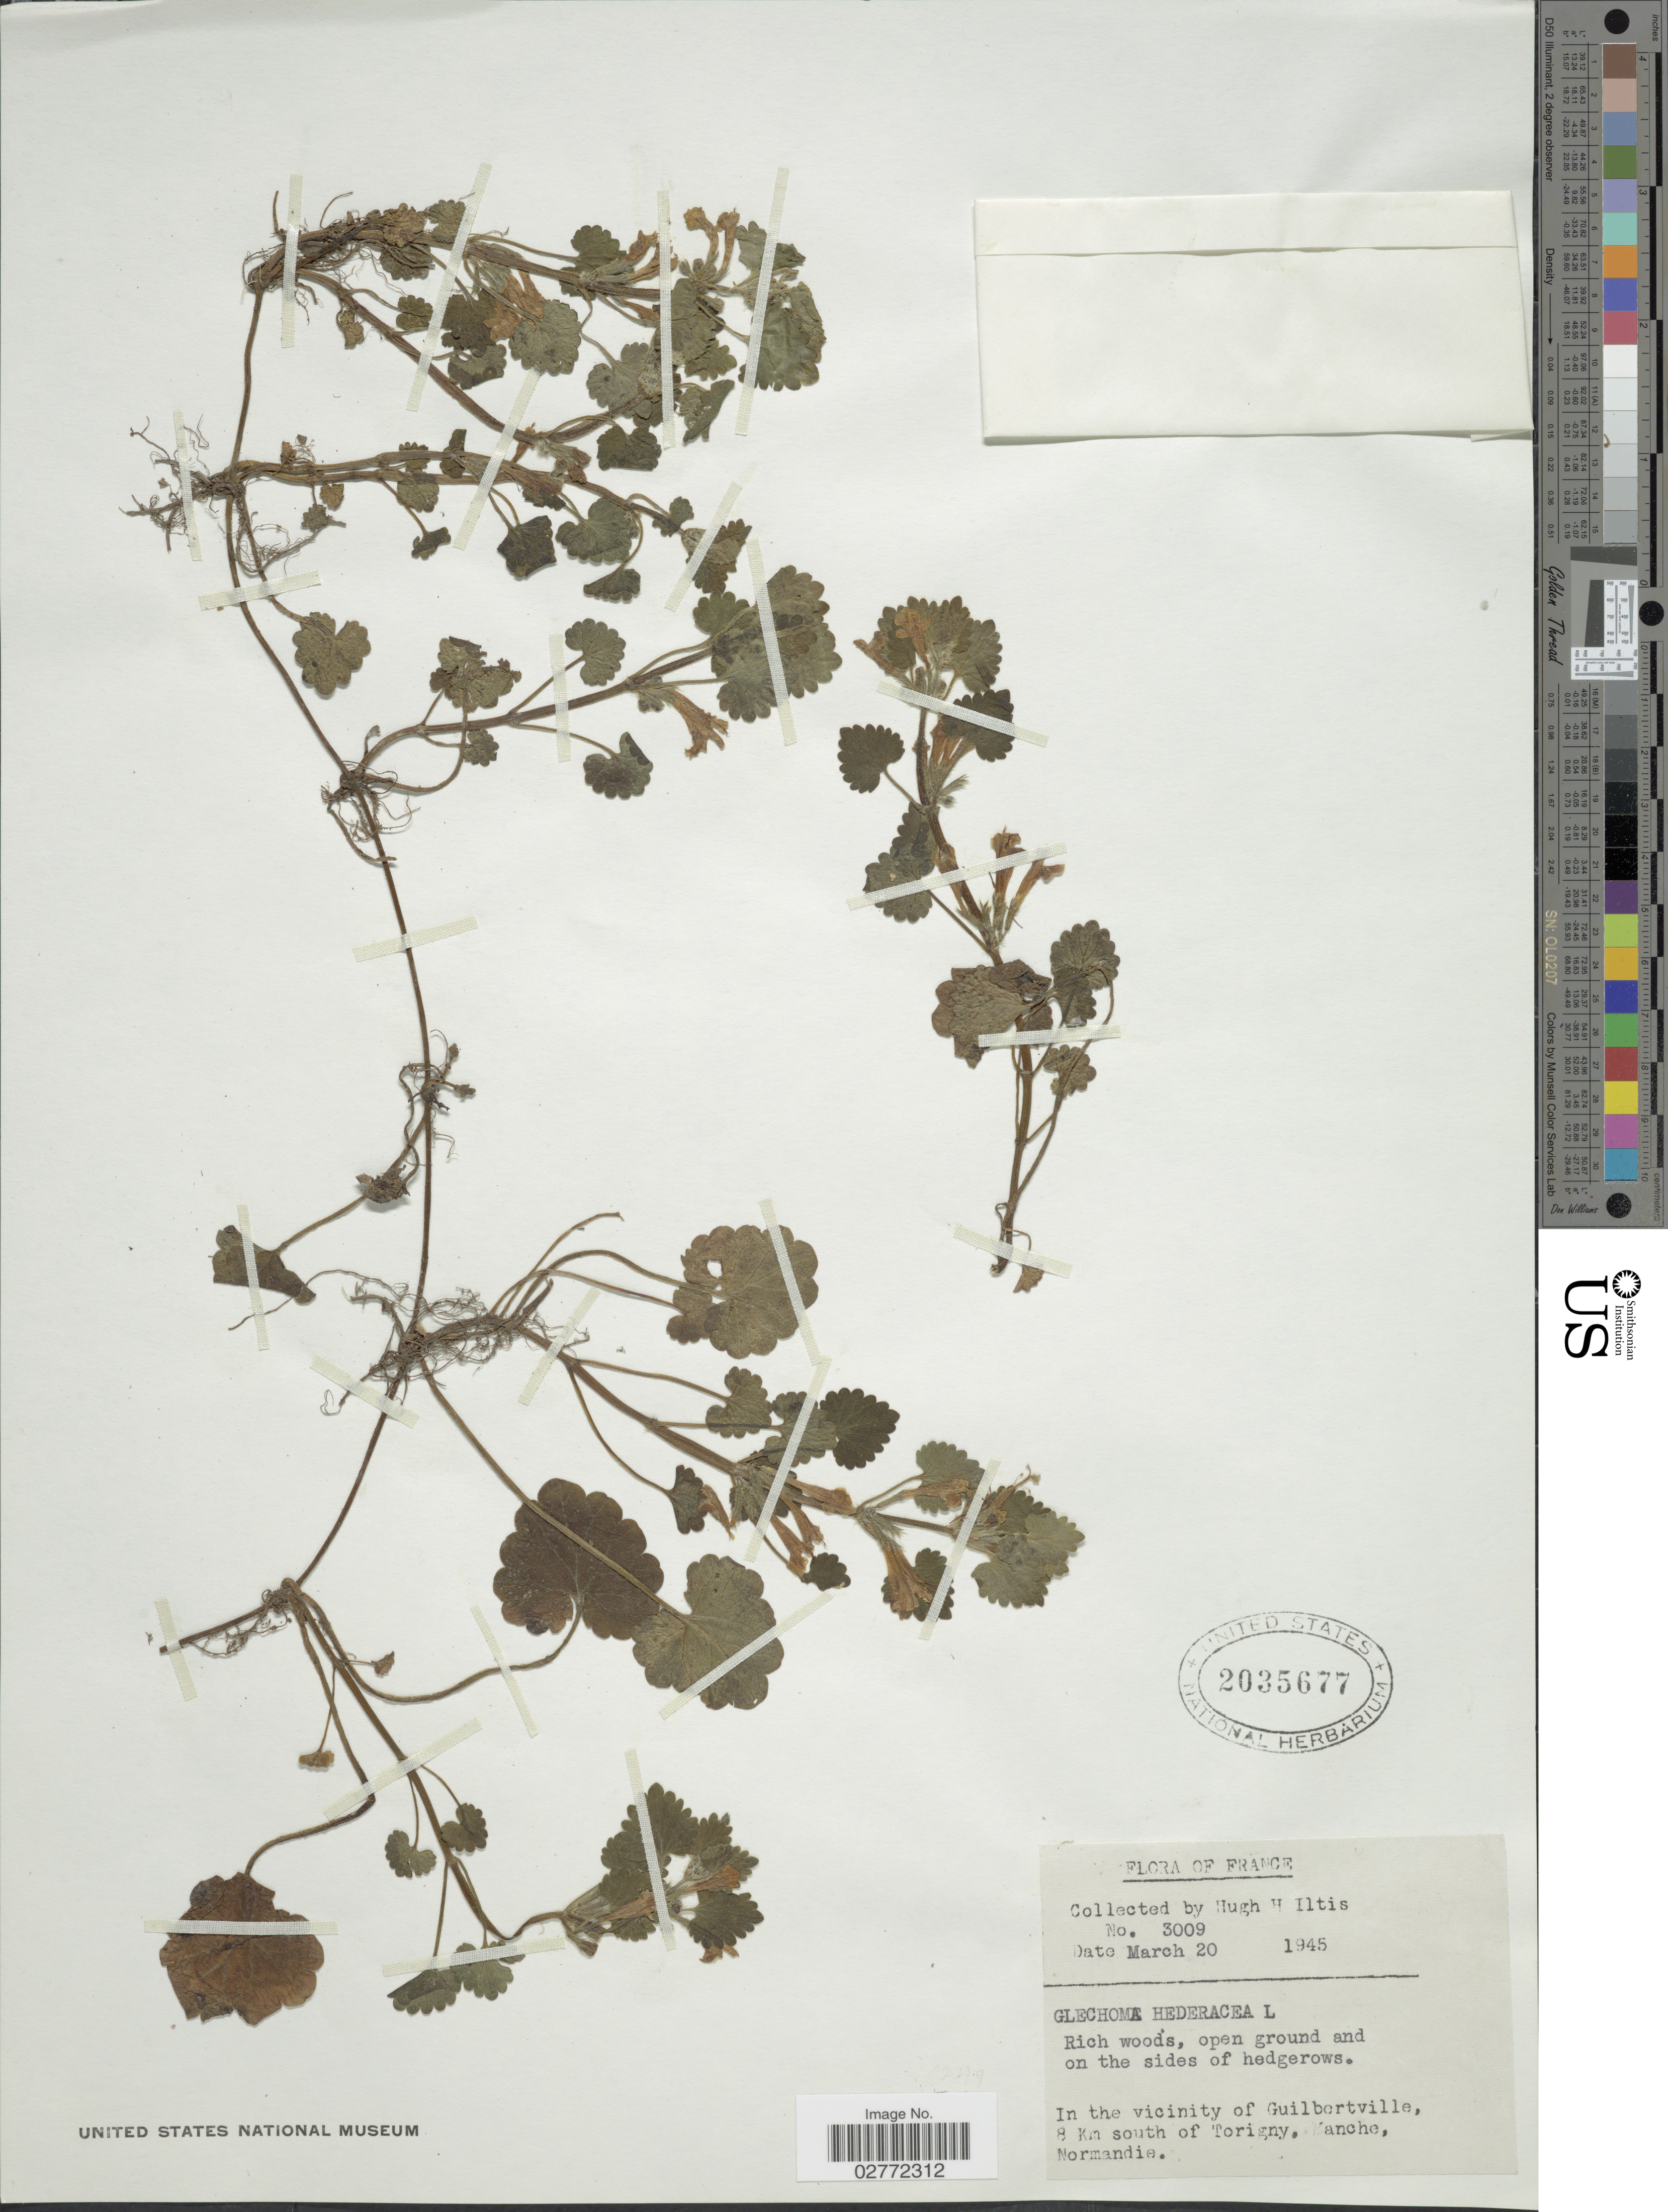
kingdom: Plantae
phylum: Tracheophyta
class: Magnoliopsida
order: Lamiales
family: Lamiaceae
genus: Glechoma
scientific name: Glechoma hederacea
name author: L.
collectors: H. Iltis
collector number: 3009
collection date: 1945-03-20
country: France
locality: In the vicinity of Guilbertville, 8 Km south of Torigny. Manche, Normandie.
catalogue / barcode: US 2035677